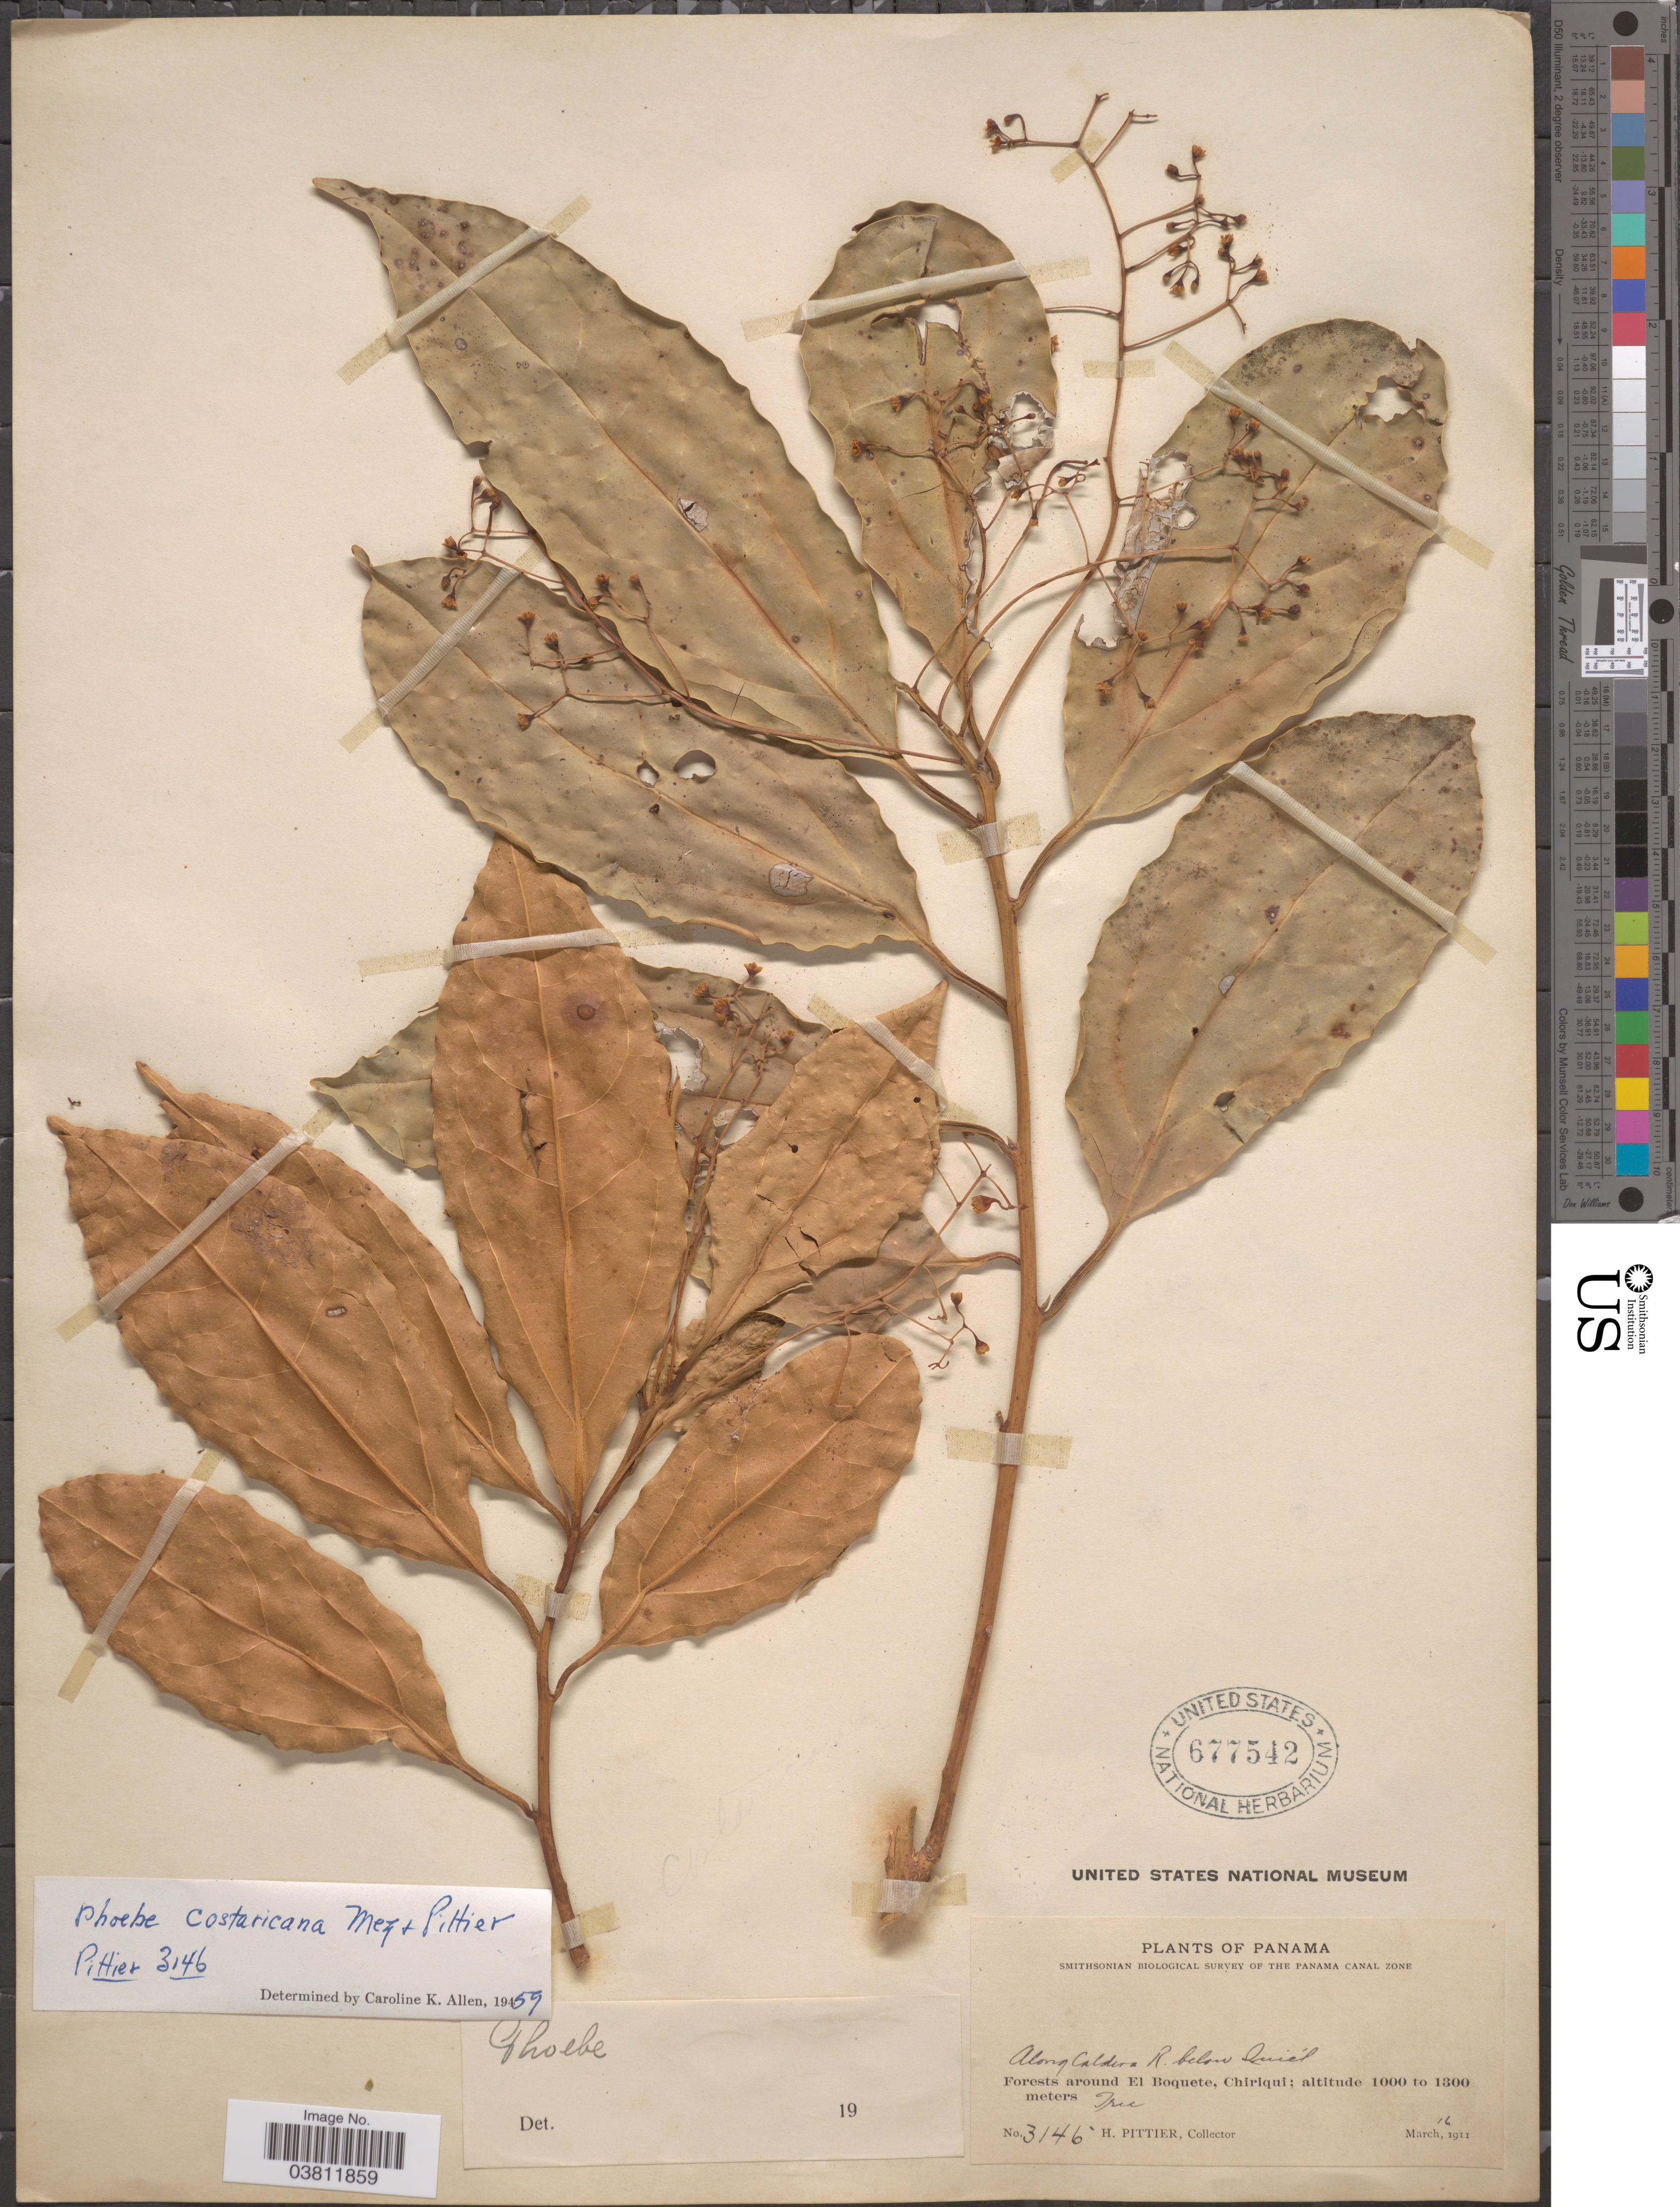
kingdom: Plantae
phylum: Tracheophyta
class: Magnoliopsida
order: Laurales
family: Lauraceae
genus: Phoebe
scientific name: Phoebe costaricana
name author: Mez & Pittier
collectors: H. F. Pittier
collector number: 3146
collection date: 1911-03-16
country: Panama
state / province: Chiriqui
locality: The Panama Canal Zone. Along Caldera R. below Quiel. Forests around El Boquete.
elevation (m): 1000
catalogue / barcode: US 677542